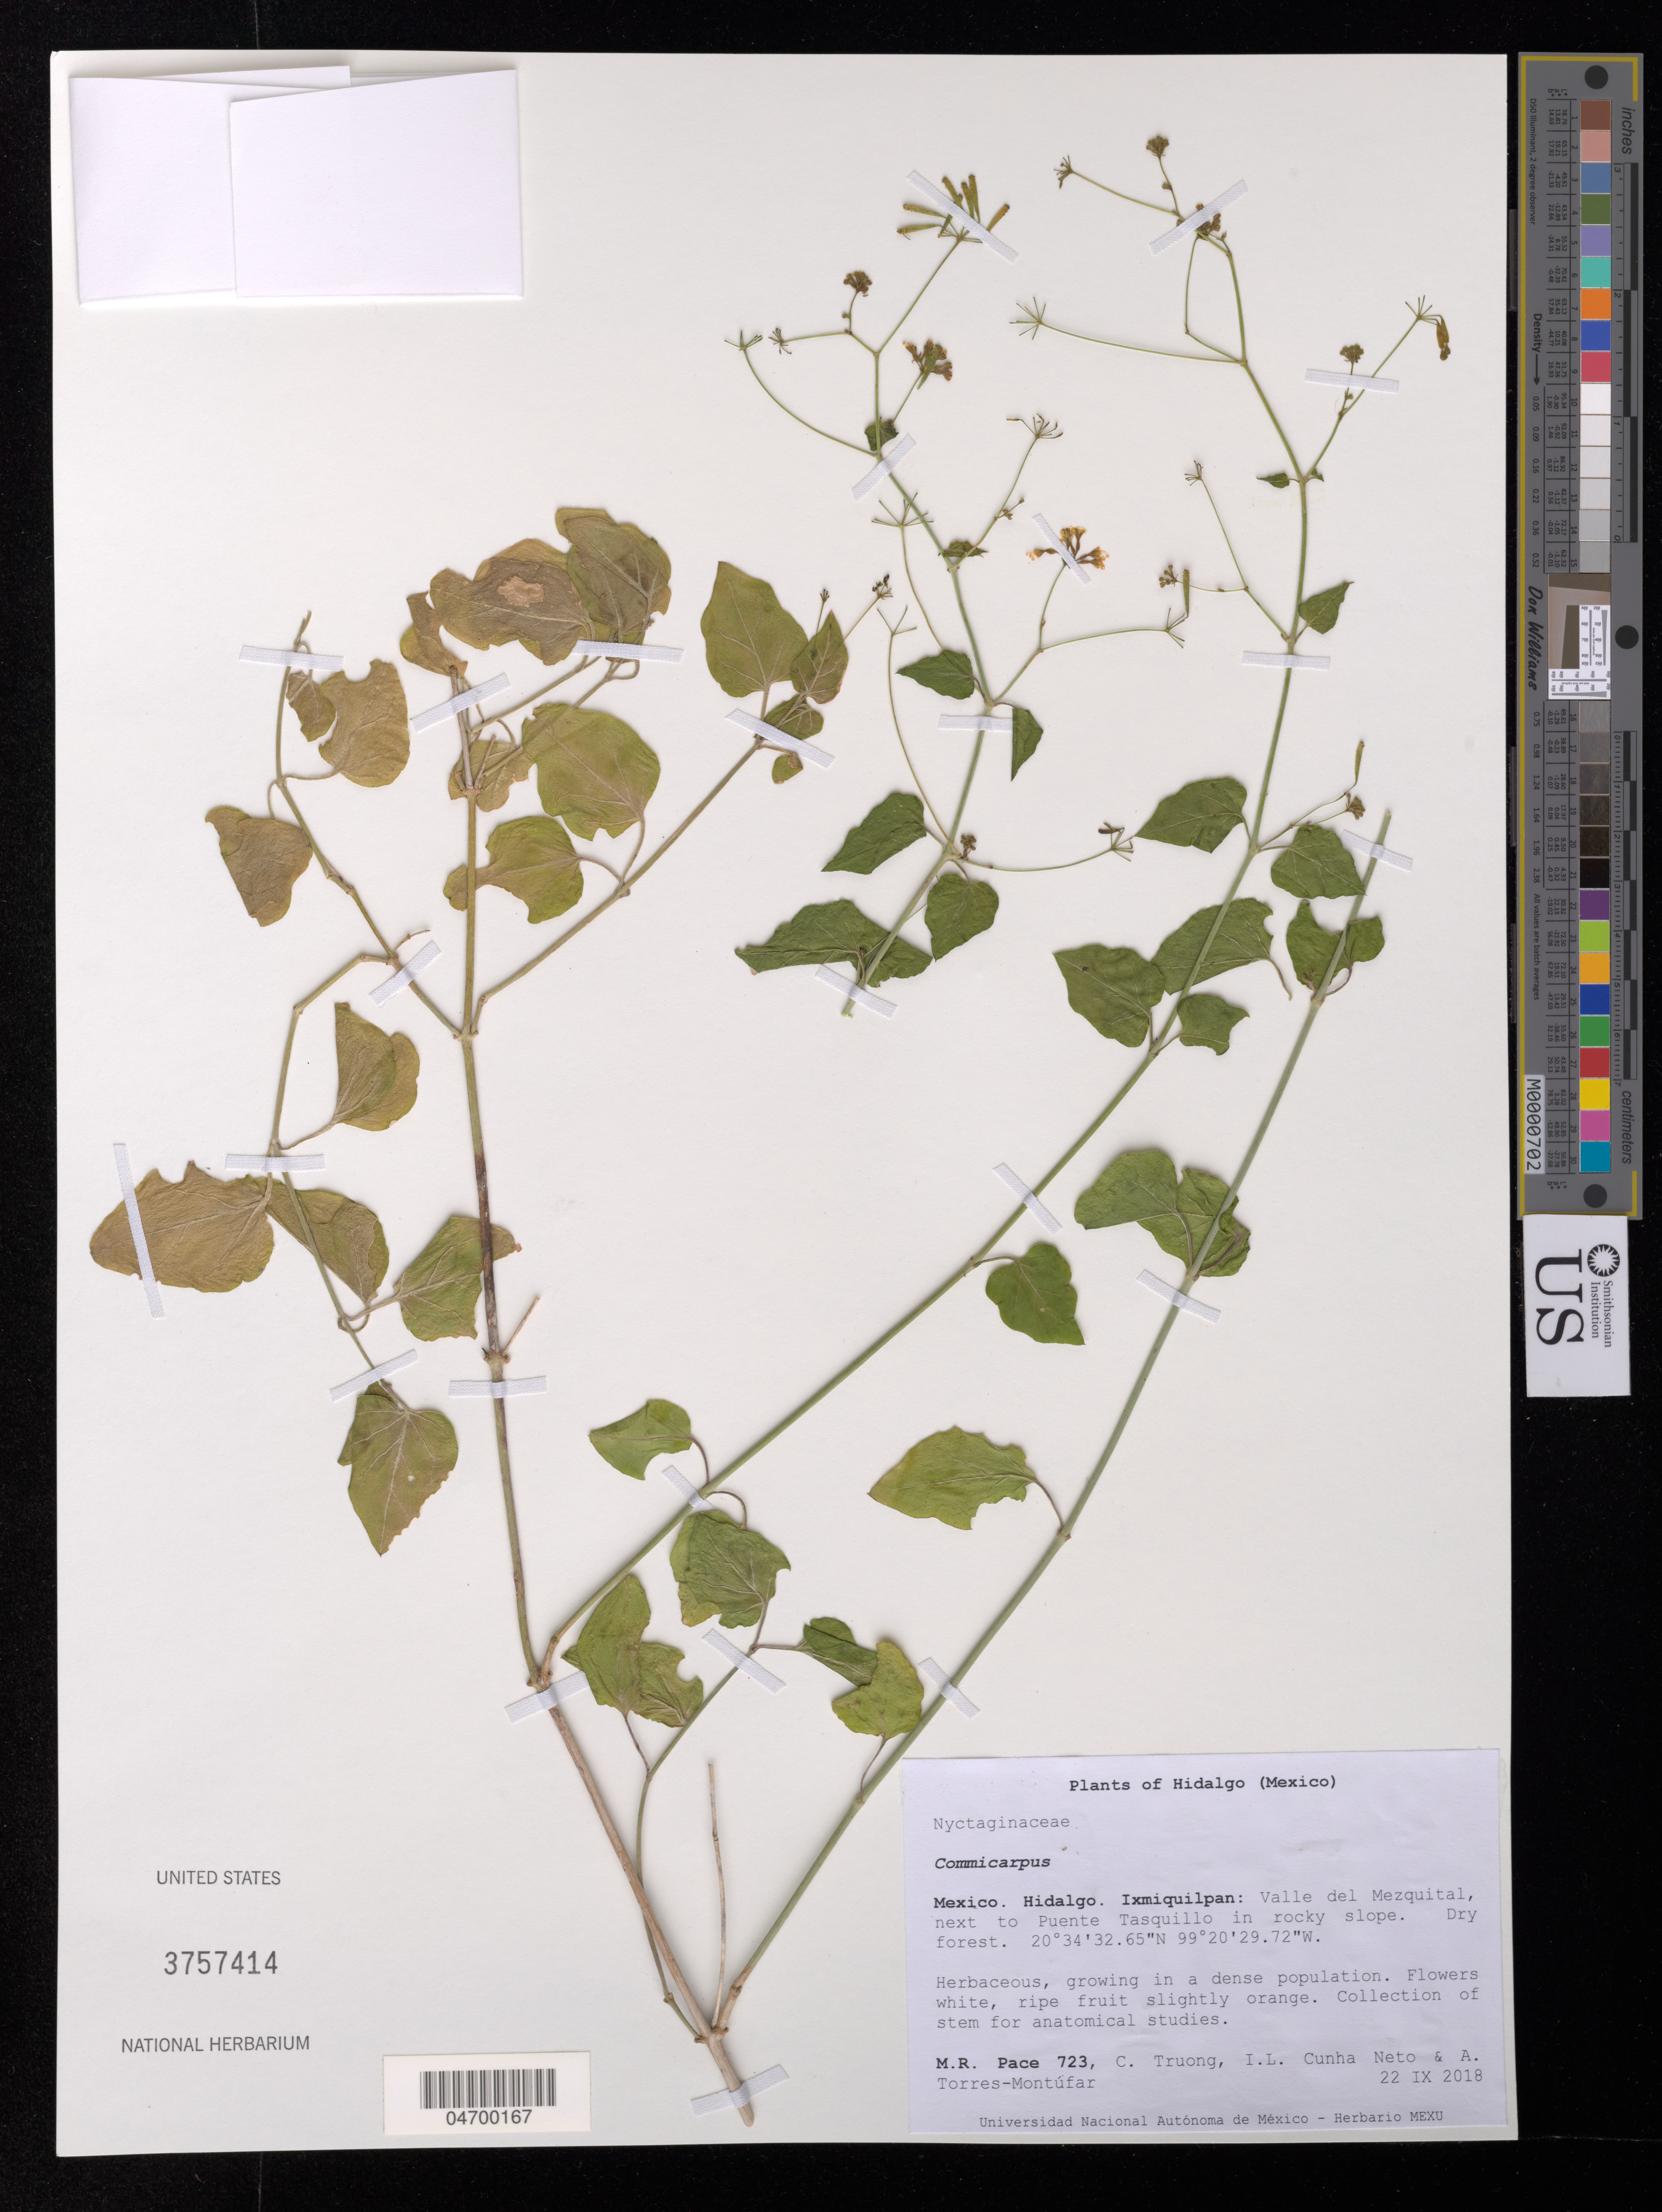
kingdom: Plantae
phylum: Tracheophyta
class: Magnoliopsida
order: Caryophyllales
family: Nyctaginaceae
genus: Commicarpus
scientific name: Commicarpus sp.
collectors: M. R. Pace, C. Truong, I. L. Cunha Neto & A. Torres-Montúfar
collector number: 723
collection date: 2018-09-22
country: Mexico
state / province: Hidalgo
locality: Ixmiquilpan: Valle del Mezquital, next to Puente Tasquillo in rocky slope.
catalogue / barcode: US 3757414